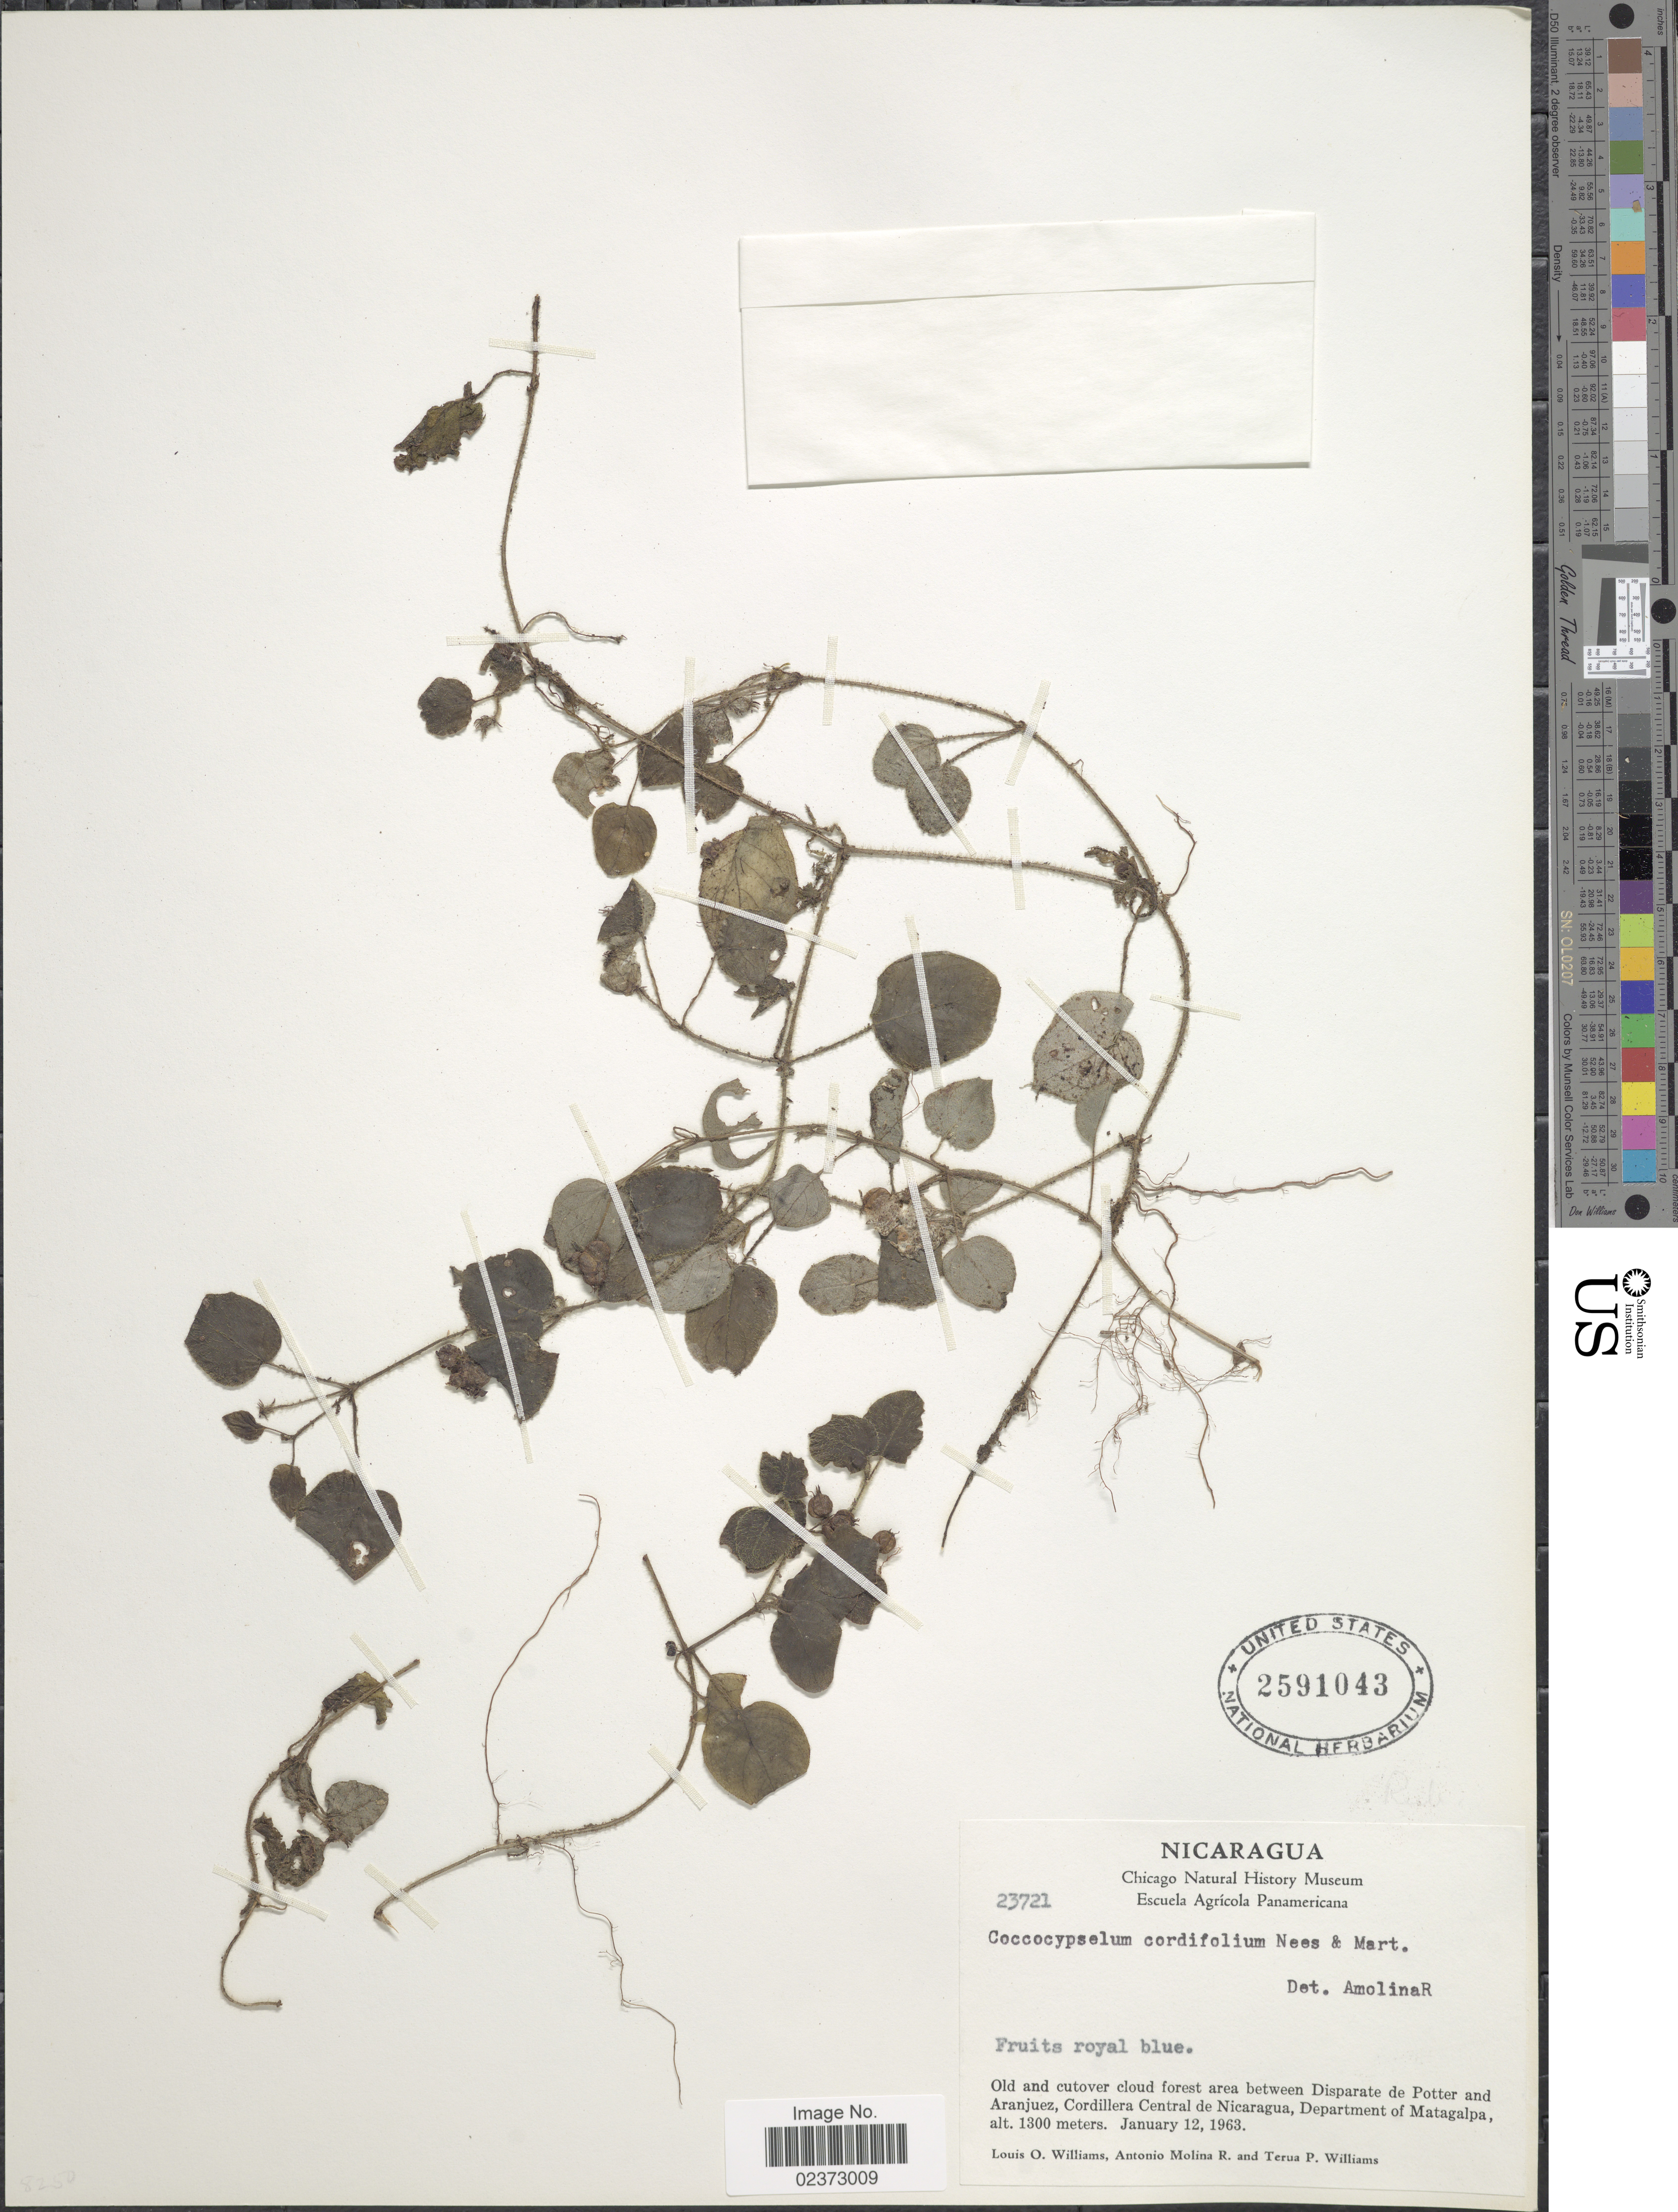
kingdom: Plantae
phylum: Tracheophyta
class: Magnoliopsida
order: Gentianales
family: Rubiaceae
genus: Coccocypselum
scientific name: Coccocypselum cordifolium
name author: Nees & Mart.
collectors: L. O. Williams, A. Molina R. & T. P. Williams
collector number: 23721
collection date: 1963-01-12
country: Nicaragua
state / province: Matagalpa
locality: Old and cutover cloud forest area between Disparate de Potter and Aranjuez, Cordillera Central de NIcaragua, Department of Matagalpa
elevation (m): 1300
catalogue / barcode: US 2591043